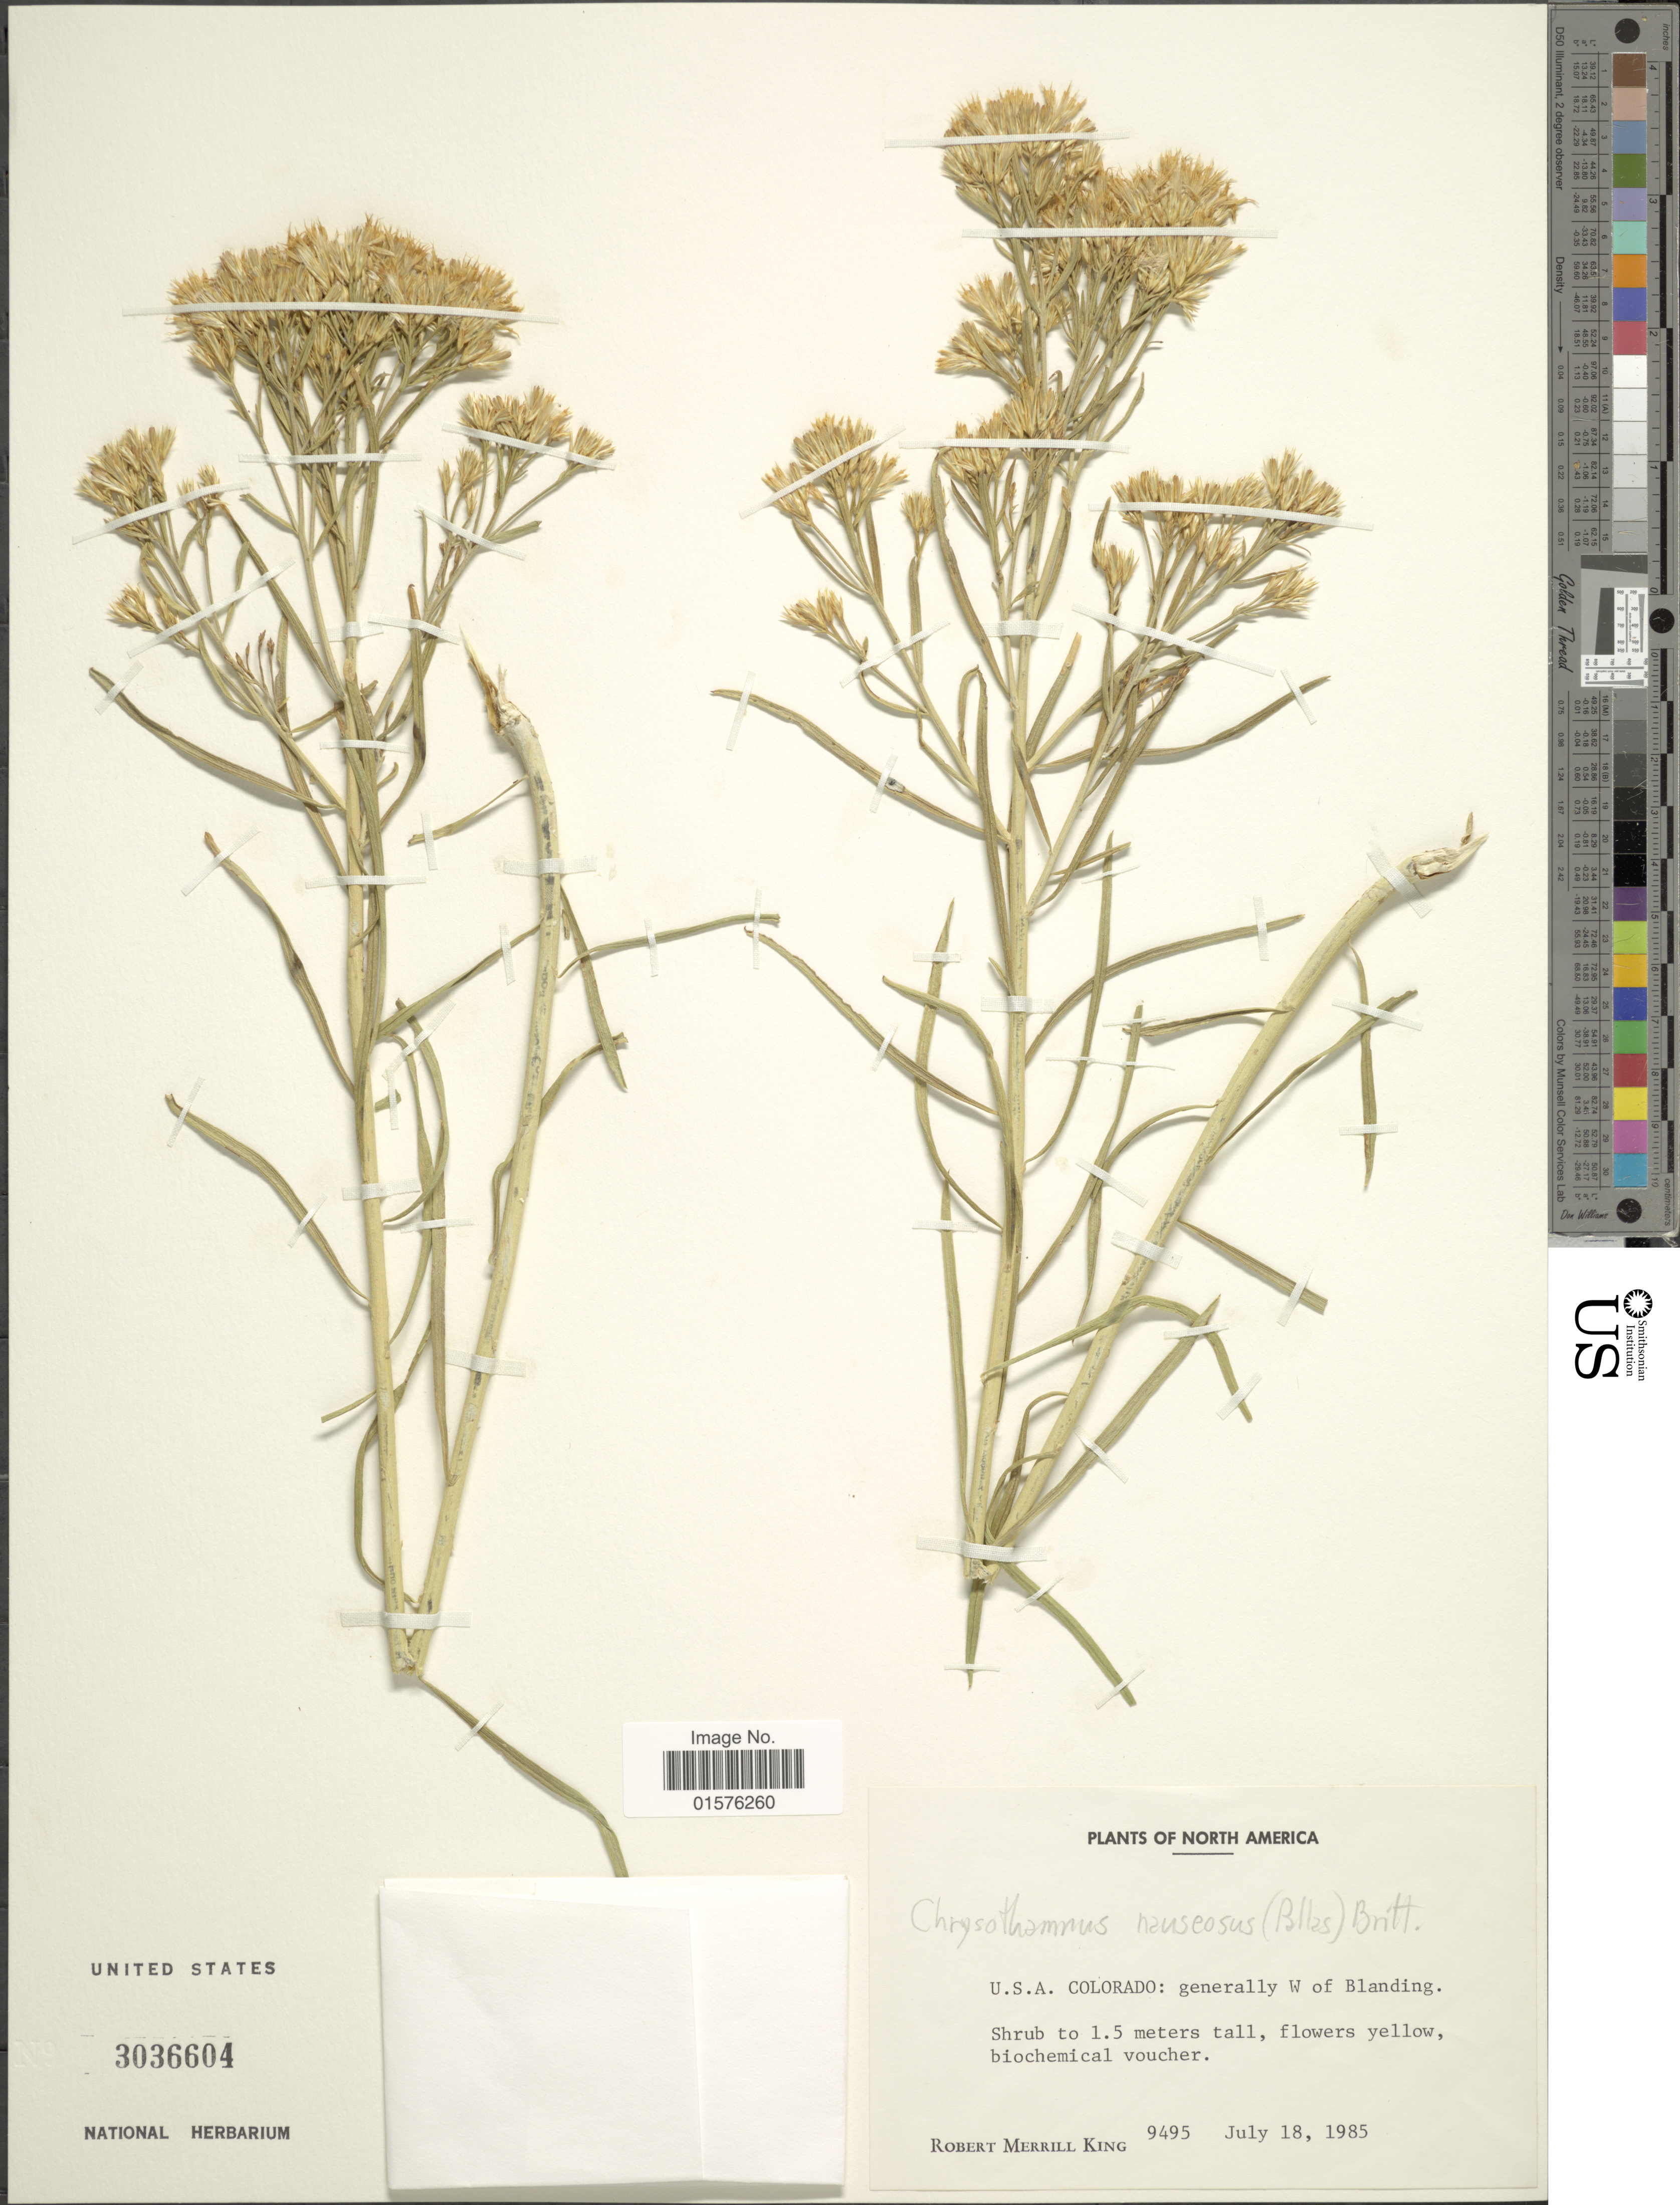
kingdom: Plantae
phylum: Tracheophyta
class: Magnoliopsida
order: Asterales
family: Asteraceae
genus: Ericameria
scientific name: Ericameria nauseosa var. graveolens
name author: (Nutt.) Reveal & Schuyler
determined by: Urbatsch, Lowell E., Curator (LSU), Louisiana State University (UNITED STATES)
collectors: R. M. King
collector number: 9495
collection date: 1985-07-18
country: United States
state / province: Colorado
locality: North America, Generally W of Blanding.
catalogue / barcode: US 3036604